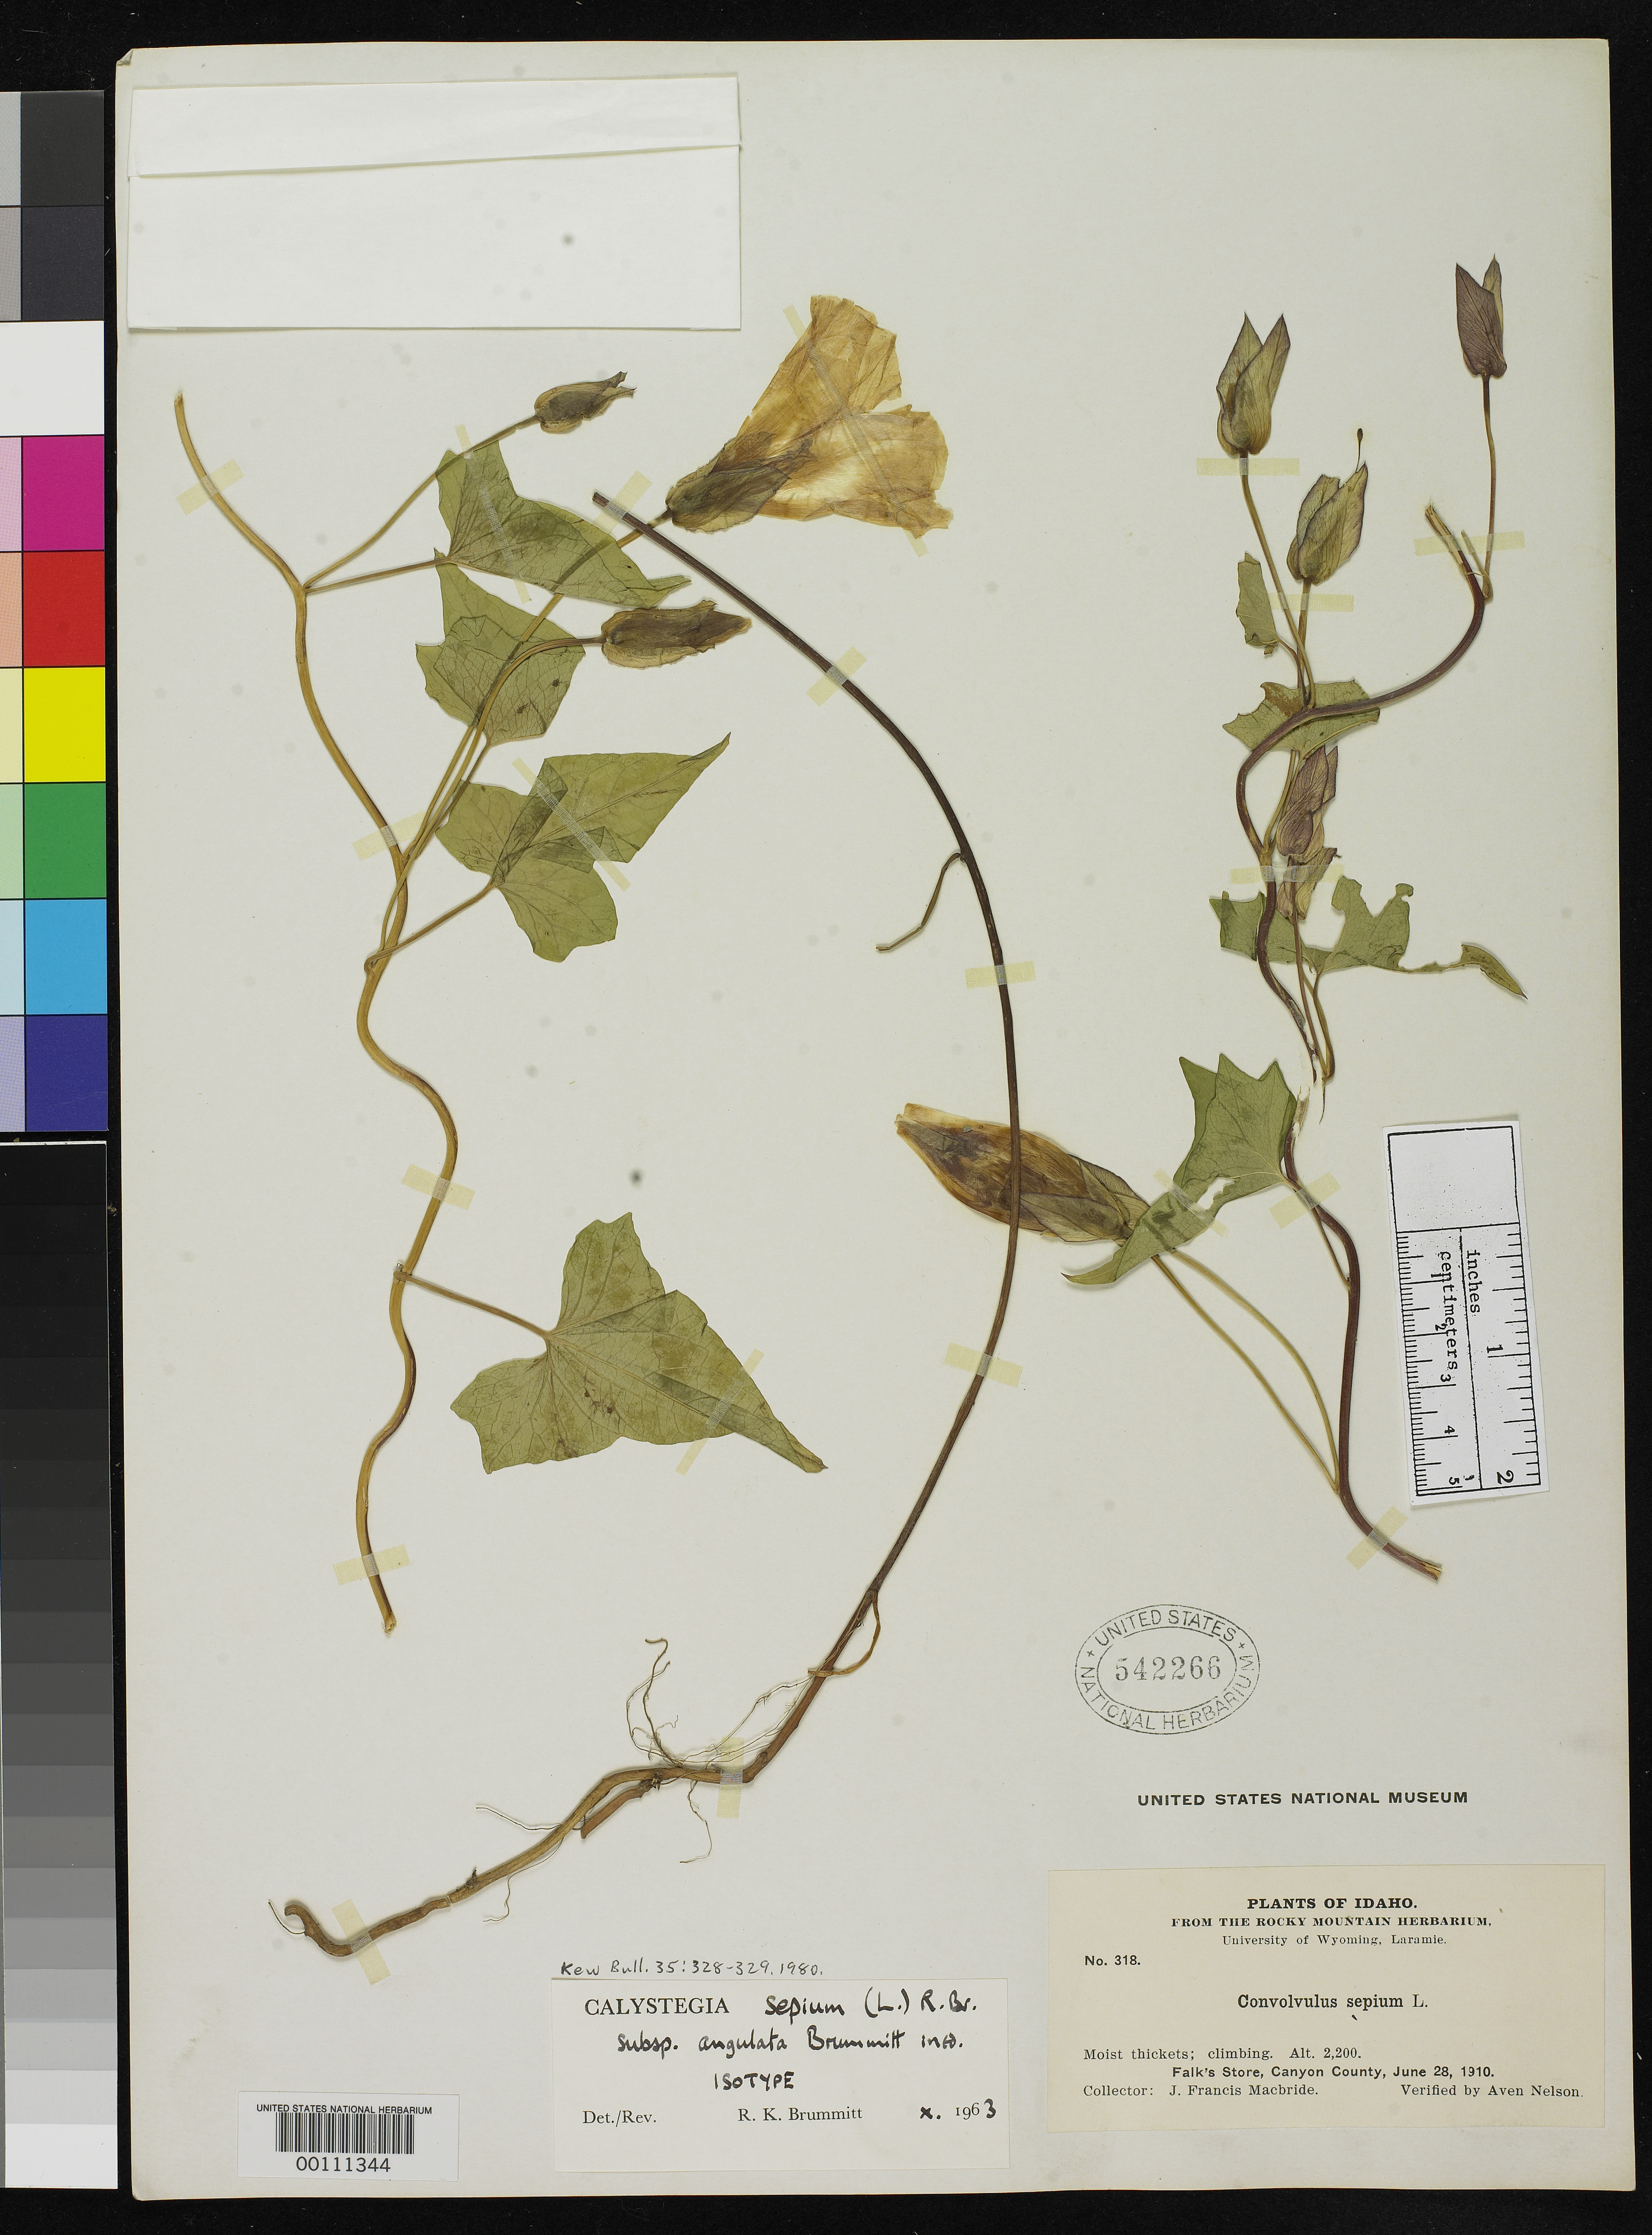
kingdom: Plantae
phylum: Tracheophyta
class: Magnoliopsida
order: Solanales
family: Convolvulaceae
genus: Calystegia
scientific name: Calystegia sepium subsp. angulata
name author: Brummitt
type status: Isotype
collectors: J. F. Macbride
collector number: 318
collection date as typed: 28 Jun 1910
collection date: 1910-06-28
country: United States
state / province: Idaho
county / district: Canyon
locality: Falk's Store.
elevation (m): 2200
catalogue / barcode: US 542266